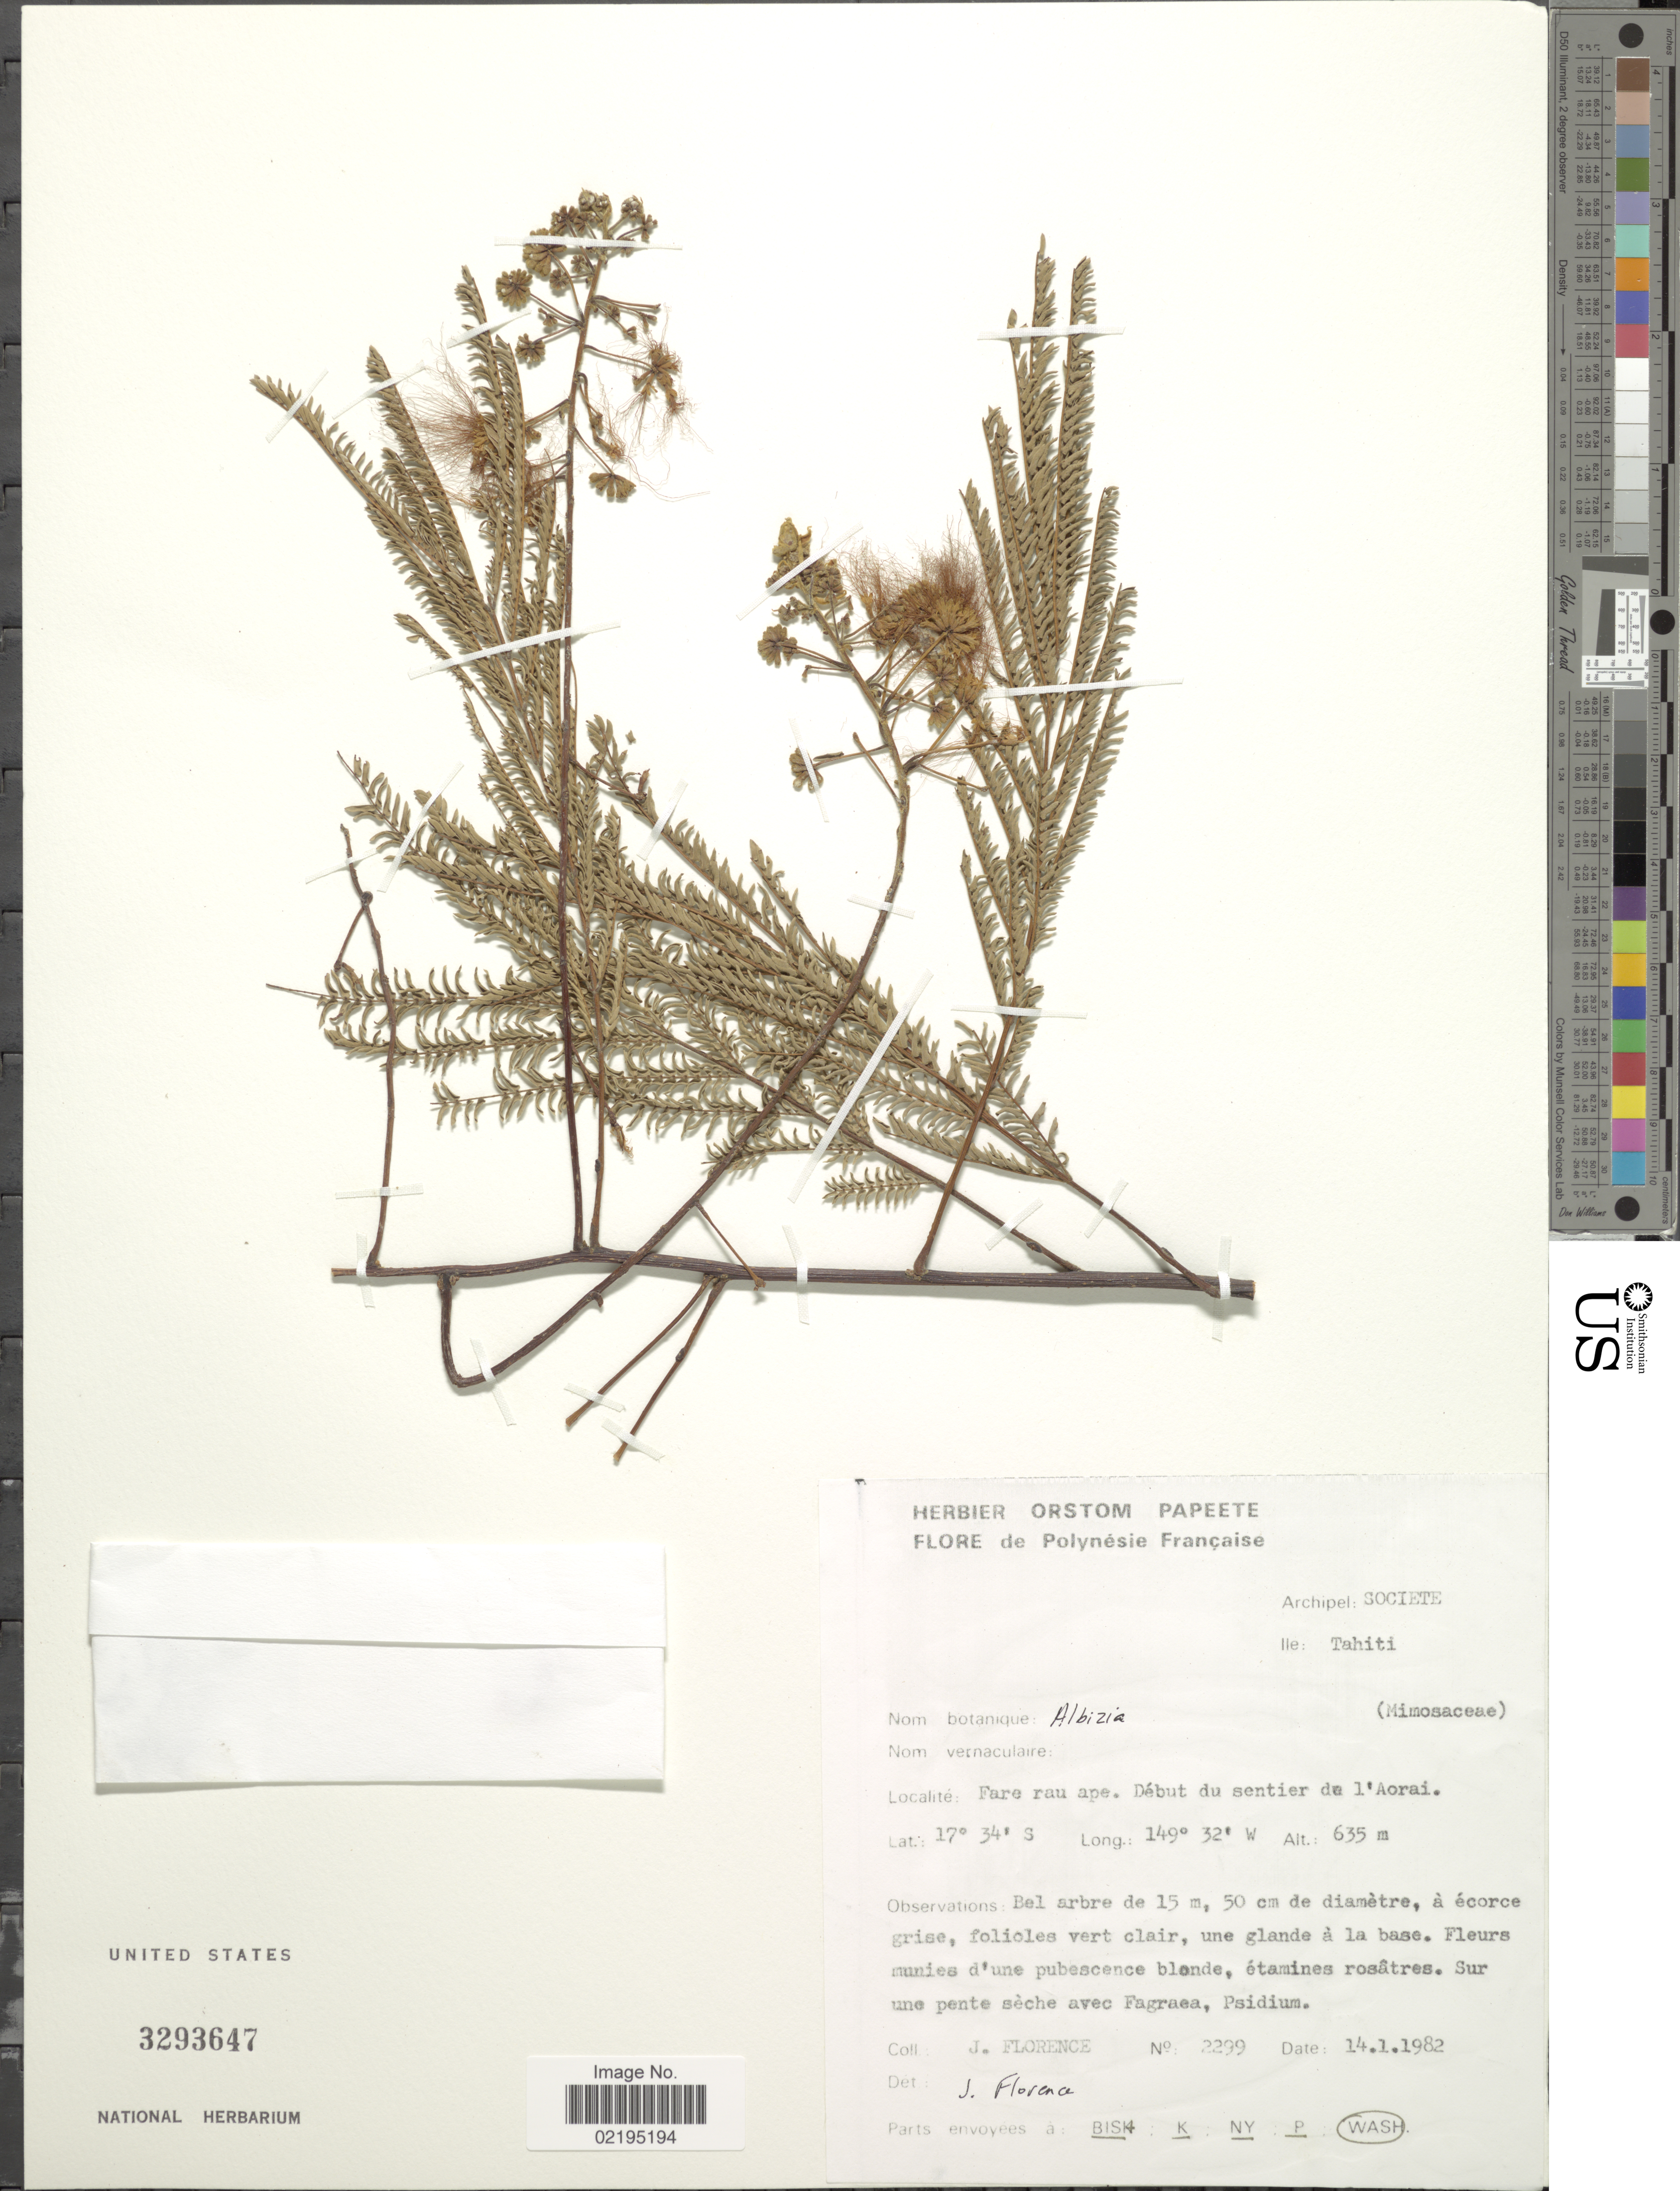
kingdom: Plantae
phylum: Tracheophyta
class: Magnoliopsida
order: Fabales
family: Fabaceae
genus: Albizia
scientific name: Albizia sp.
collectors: J. Florence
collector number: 2299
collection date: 1982-01-14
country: French Polynesia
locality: Tahiti, Fare rau ape. Debut du sentier de l'Aorai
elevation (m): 635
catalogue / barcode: US 3293647